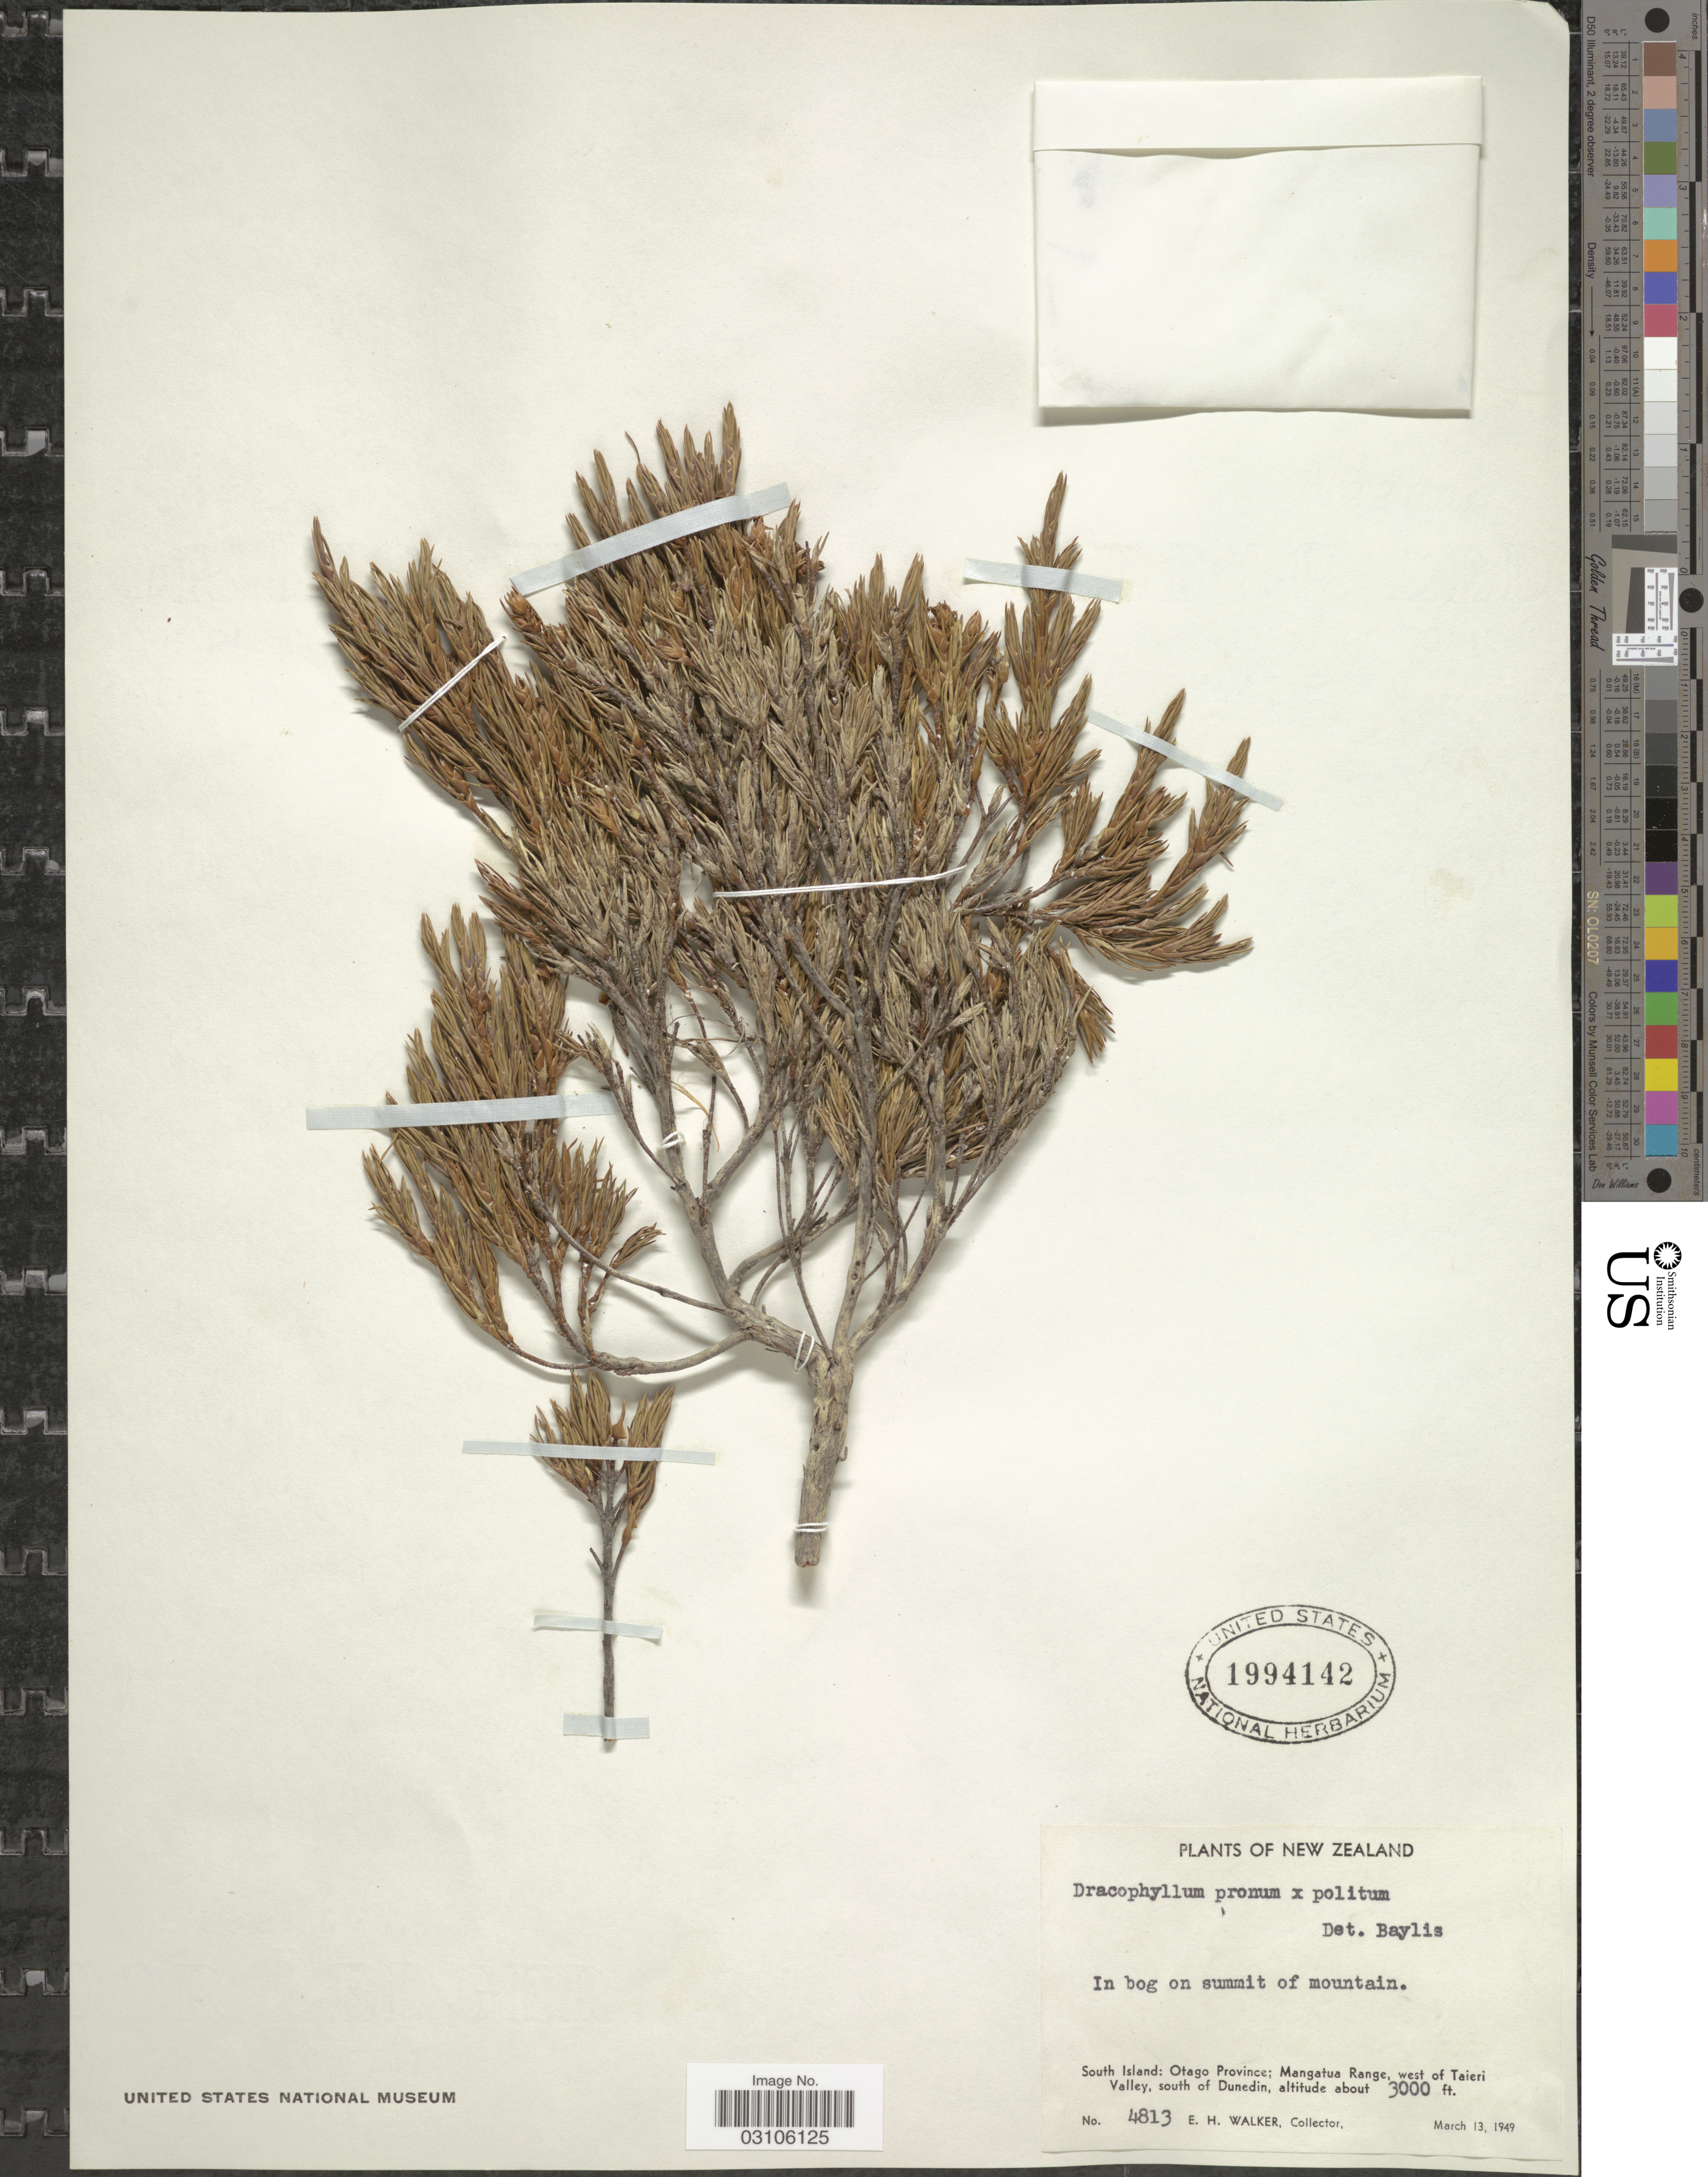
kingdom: Plantae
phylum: Tracheophyta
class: Magnoliopsida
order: Ericales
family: Ericaceae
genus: Dracophyllum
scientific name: Dracophyllum pronum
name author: W.R.B. Oliv.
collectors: E. H. Walker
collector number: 4813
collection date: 1949-03-13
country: New Zealand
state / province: Otago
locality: South Island. Mangatua Range, west of Taieri Valley, south of Dunedin. In bog on summit of mountain.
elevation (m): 914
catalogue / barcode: US 1994142